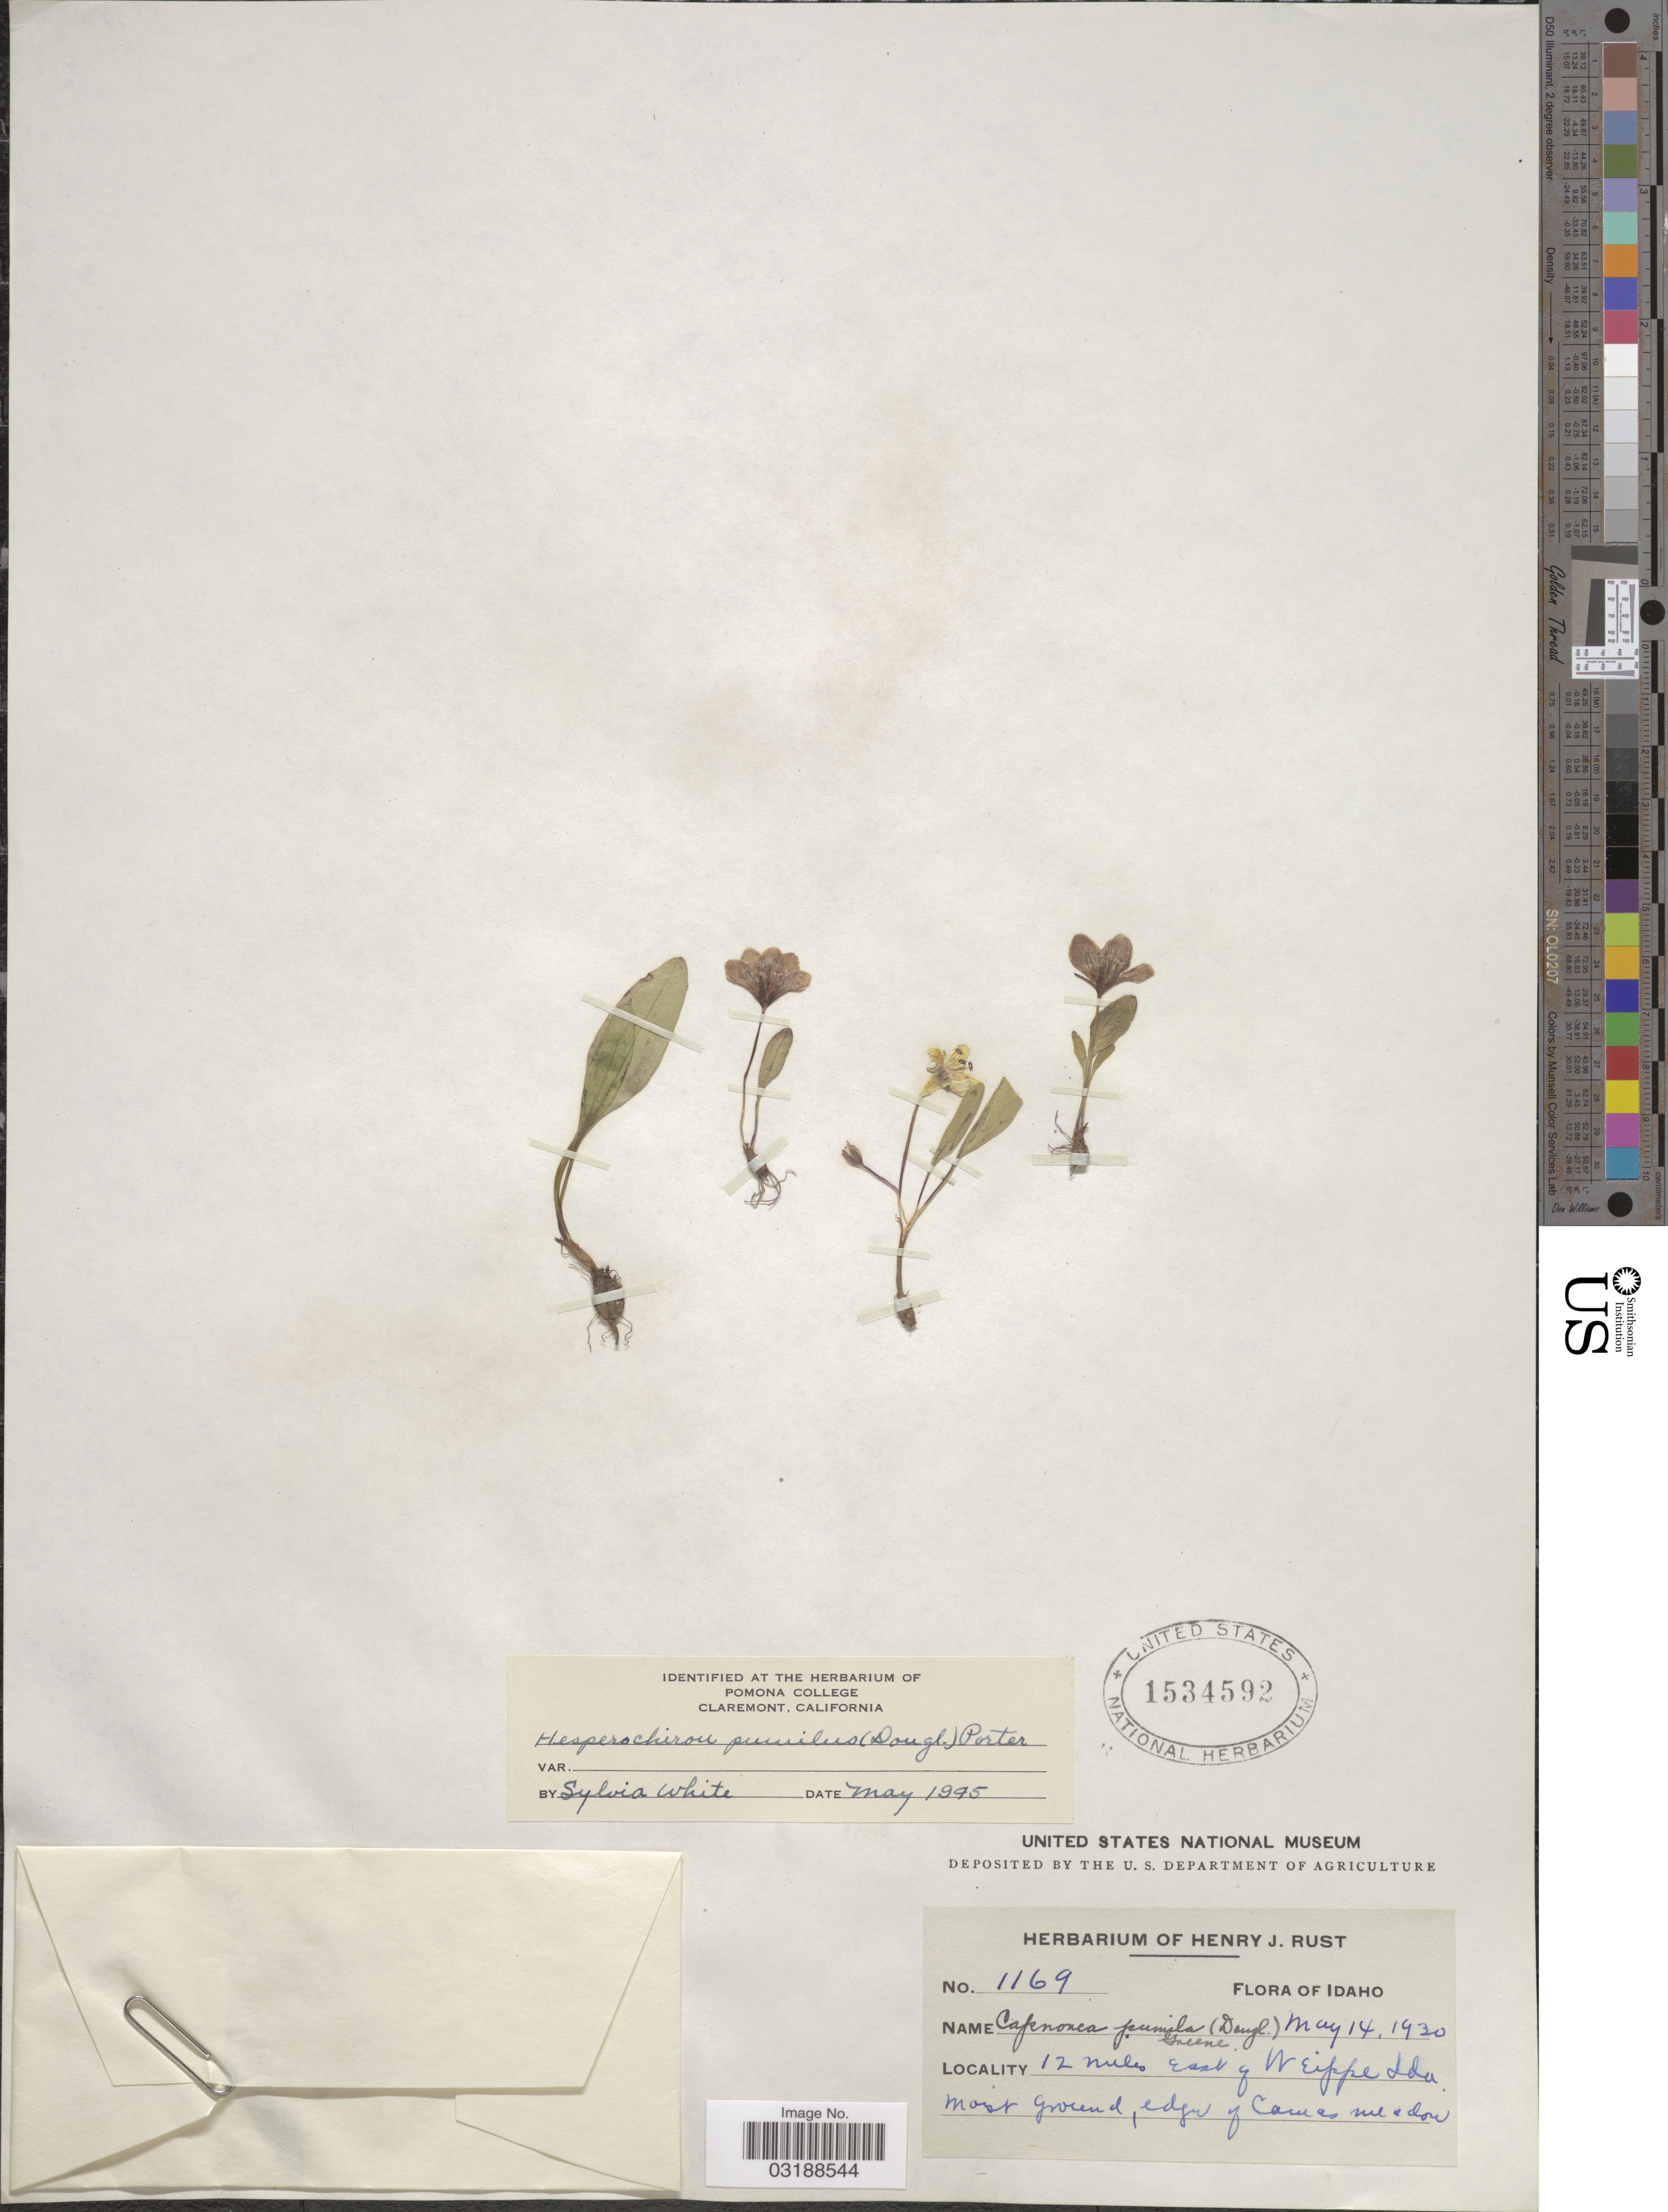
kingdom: Plantae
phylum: Tracheophyta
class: Magnoliopsida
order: Boraginales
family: Hydrophyllaceae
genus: Hesperochiron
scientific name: Hesperochiron pumilus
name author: (Griseb.) Porter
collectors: ex herb. Henry J. Rust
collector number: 1169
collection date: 1930-05-14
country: United States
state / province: Idaho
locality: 12 miles East of W Eippe.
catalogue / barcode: US 1534592